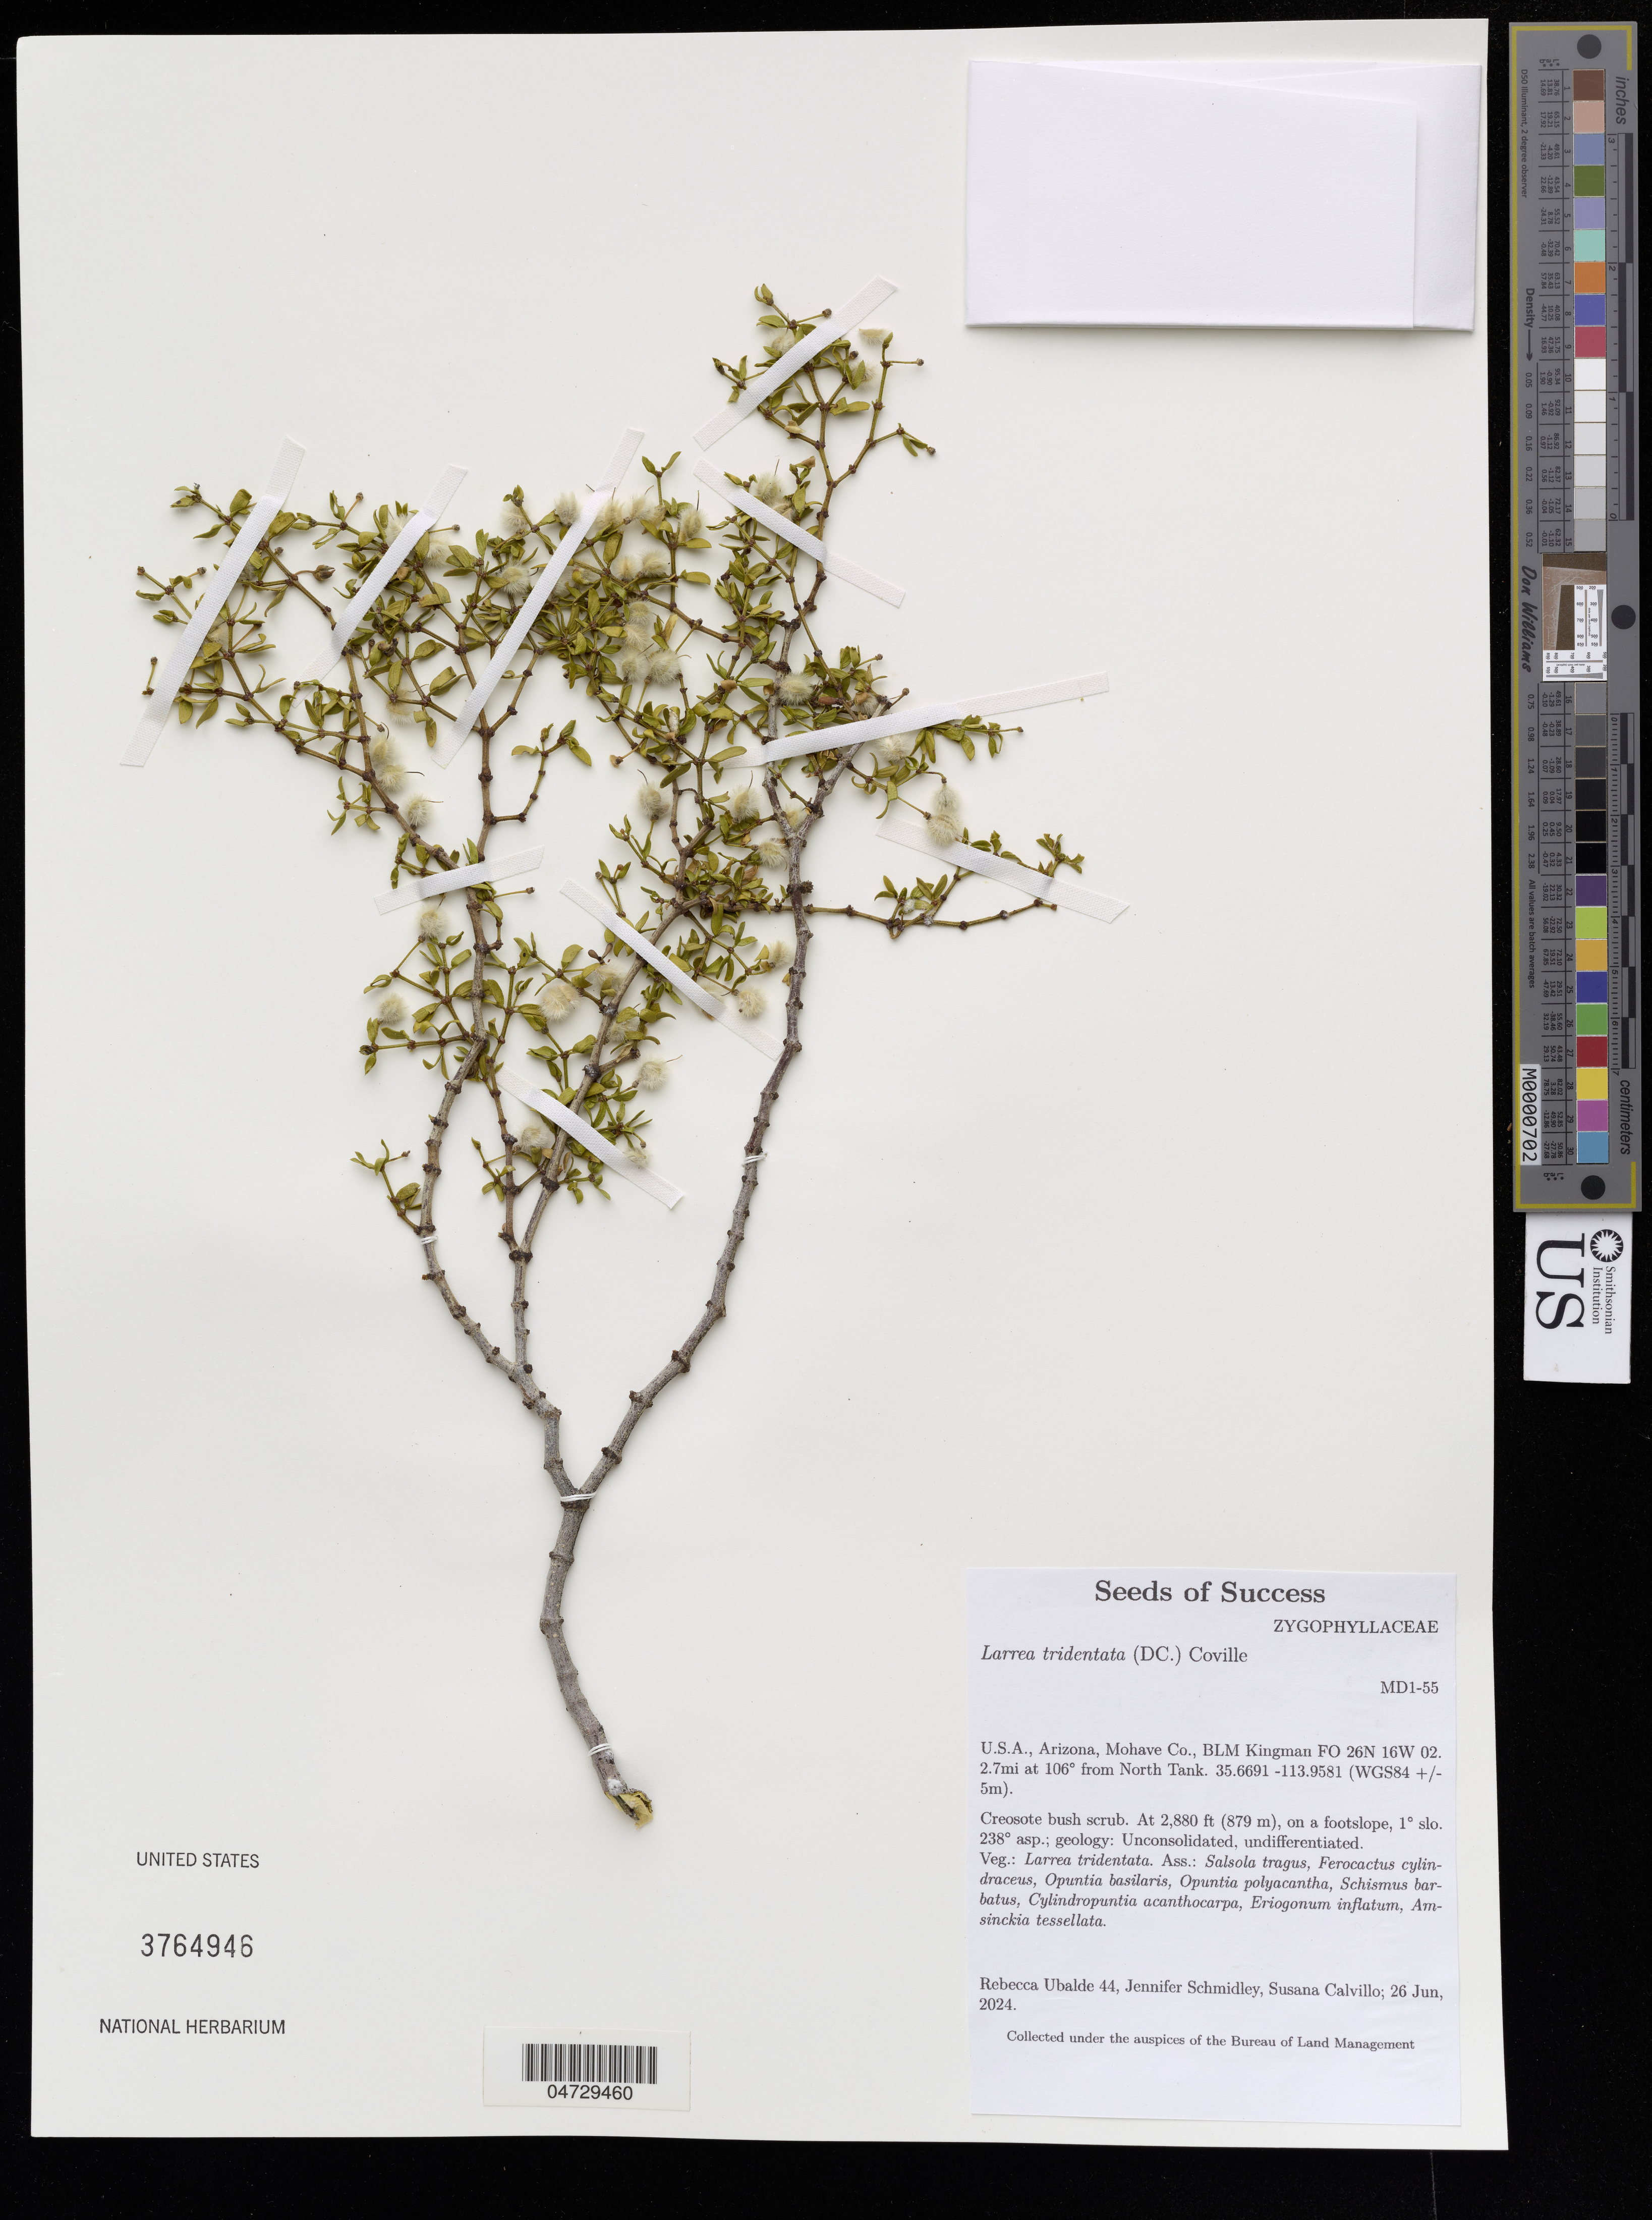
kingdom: Plantae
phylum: Tracheophyta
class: Magnoliopsida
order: Zygophyllales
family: Zygophyllaceae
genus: Larrea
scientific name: Larrea tridentata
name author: (Sessé & Moc. ex DC.) Coville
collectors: R. Ubalde, J. Schmidley & S. Calvillo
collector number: MD1-55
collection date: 2024-06-26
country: United States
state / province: Arizona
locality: Mohave Co., BLM Kingman FO 26N 16W 02. 2.7mi at 106° from North Tank. (WGS84 +/- 5m).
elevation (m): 878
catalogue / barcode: US 3764946